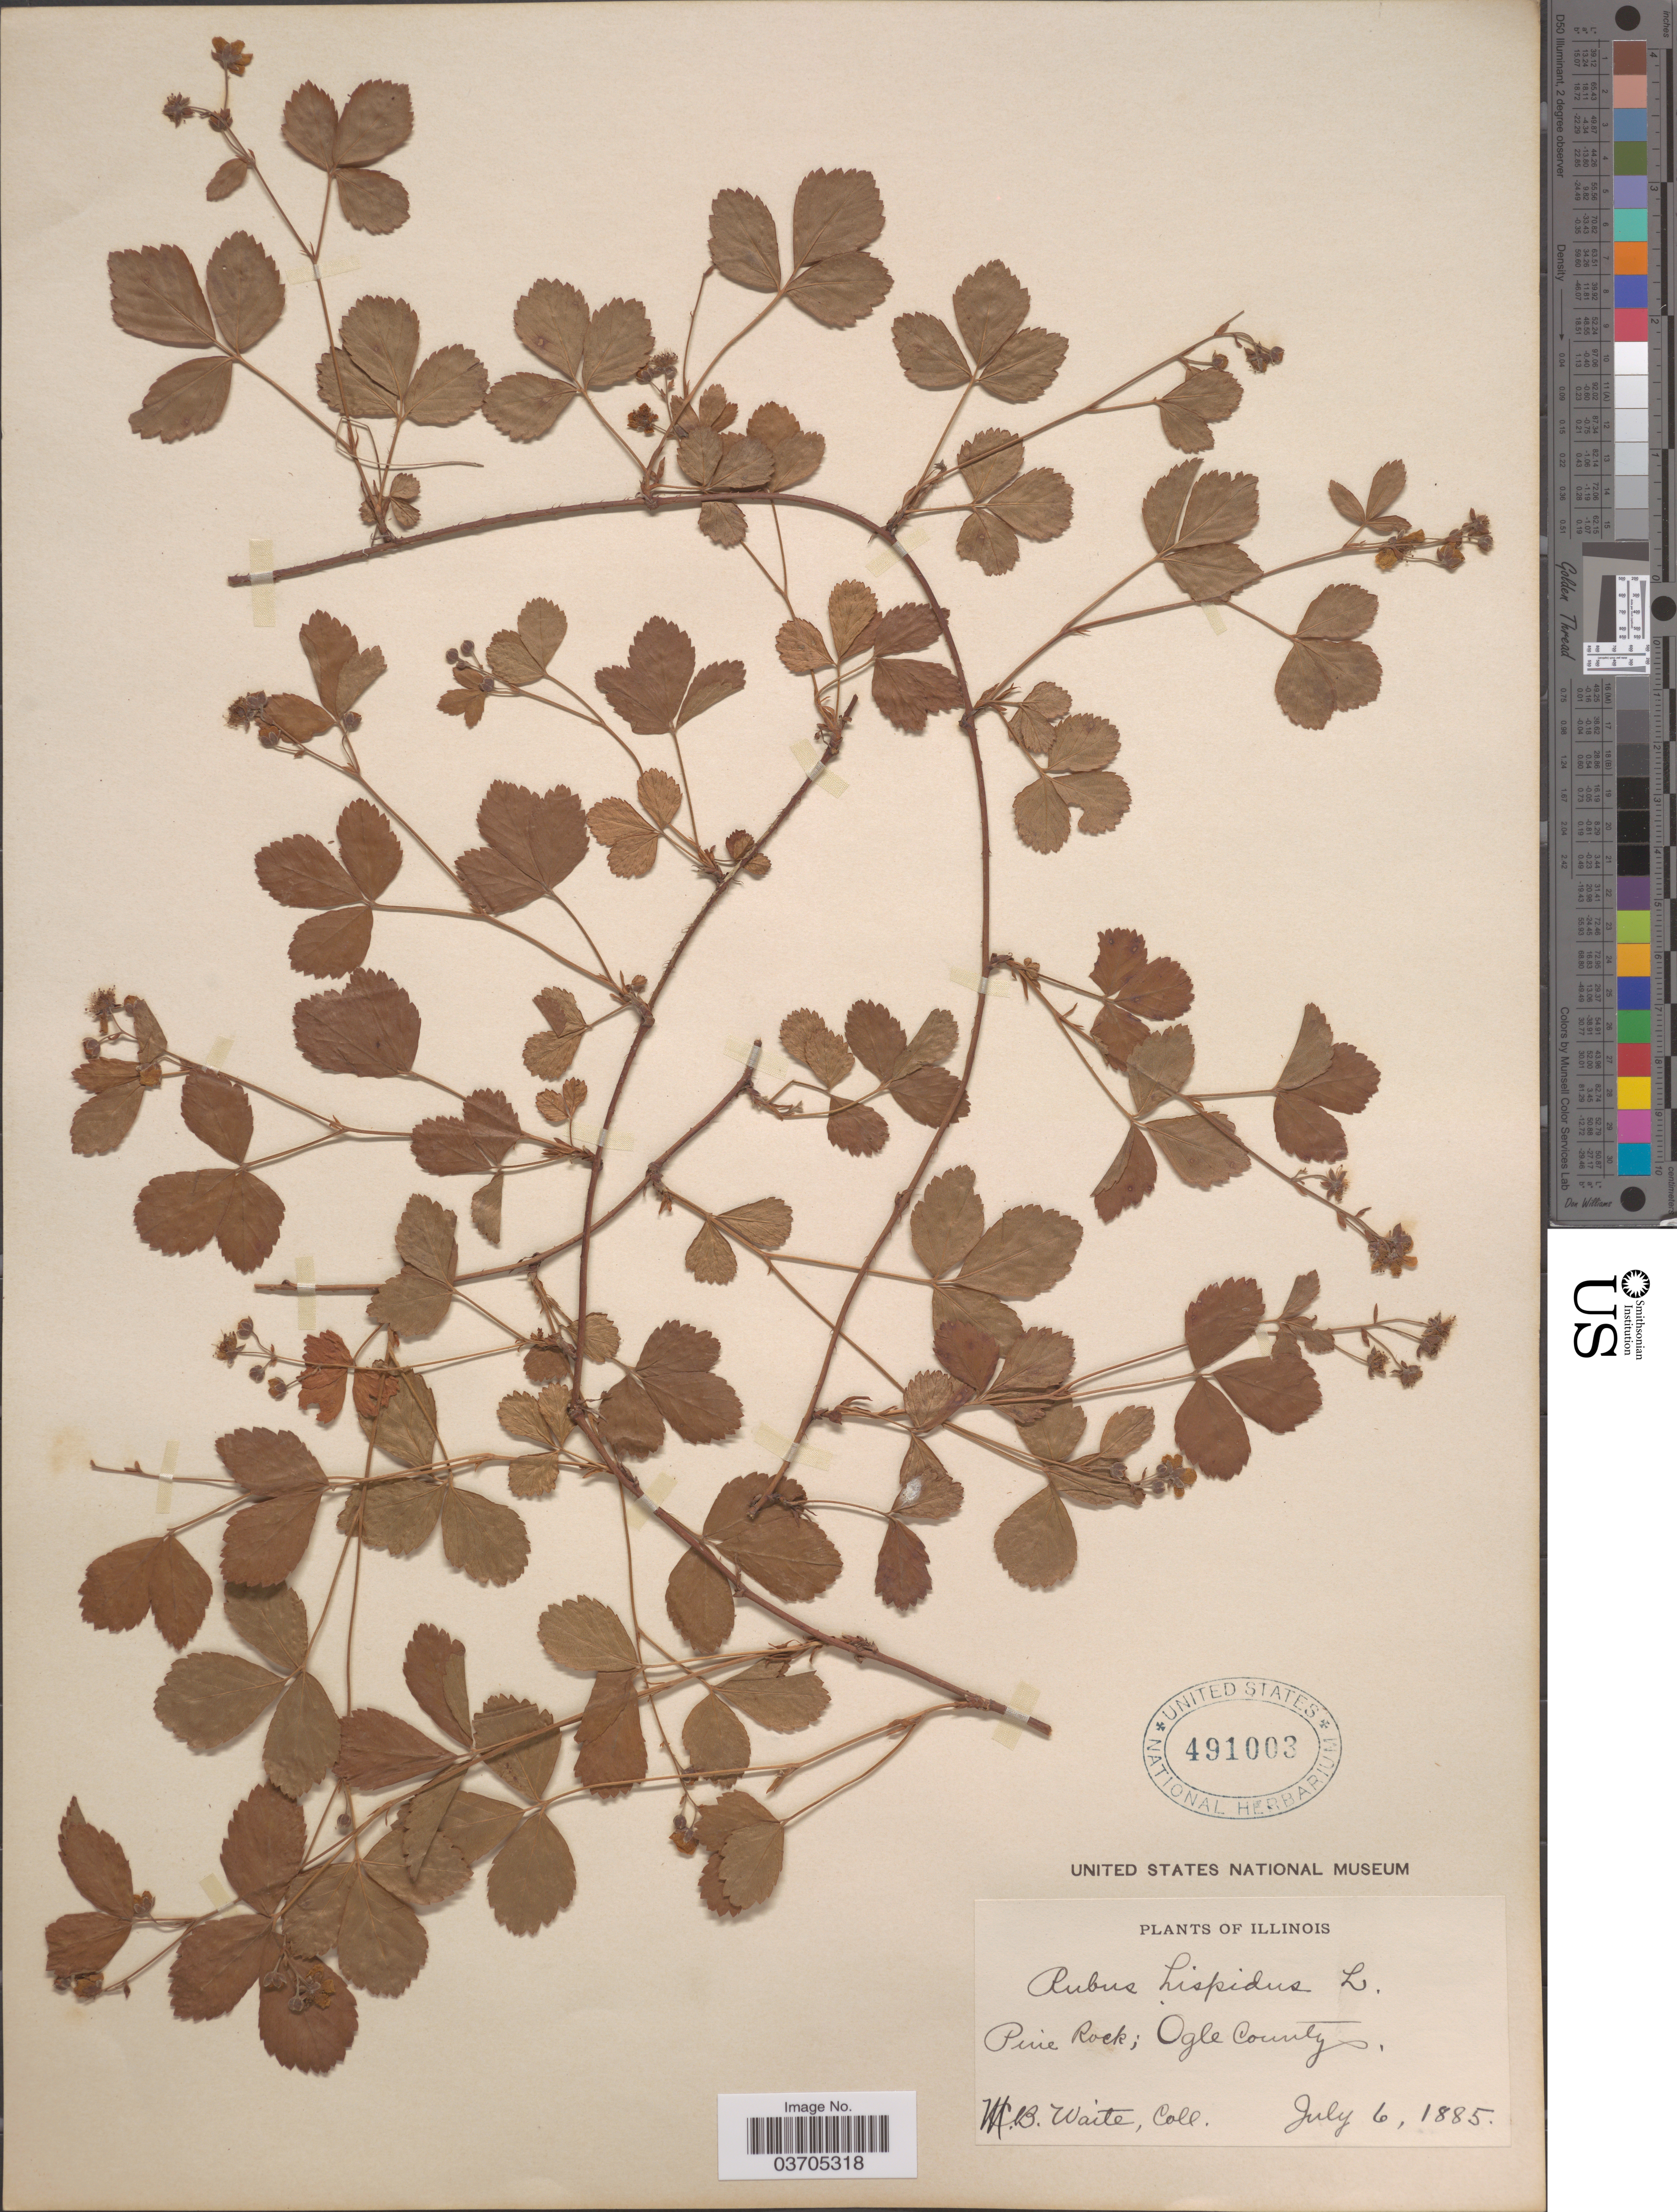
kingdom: Plantae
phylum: Tracheophyta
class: Magnoliopsida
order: Rosales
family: Rosaceae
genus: Rubus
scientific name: Rubus hispidus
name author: L.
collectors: M. B. Waite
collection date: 1885-07-06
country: United States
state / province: Illinois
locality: Pine Rock; Ogle County.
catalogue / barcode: US 491003